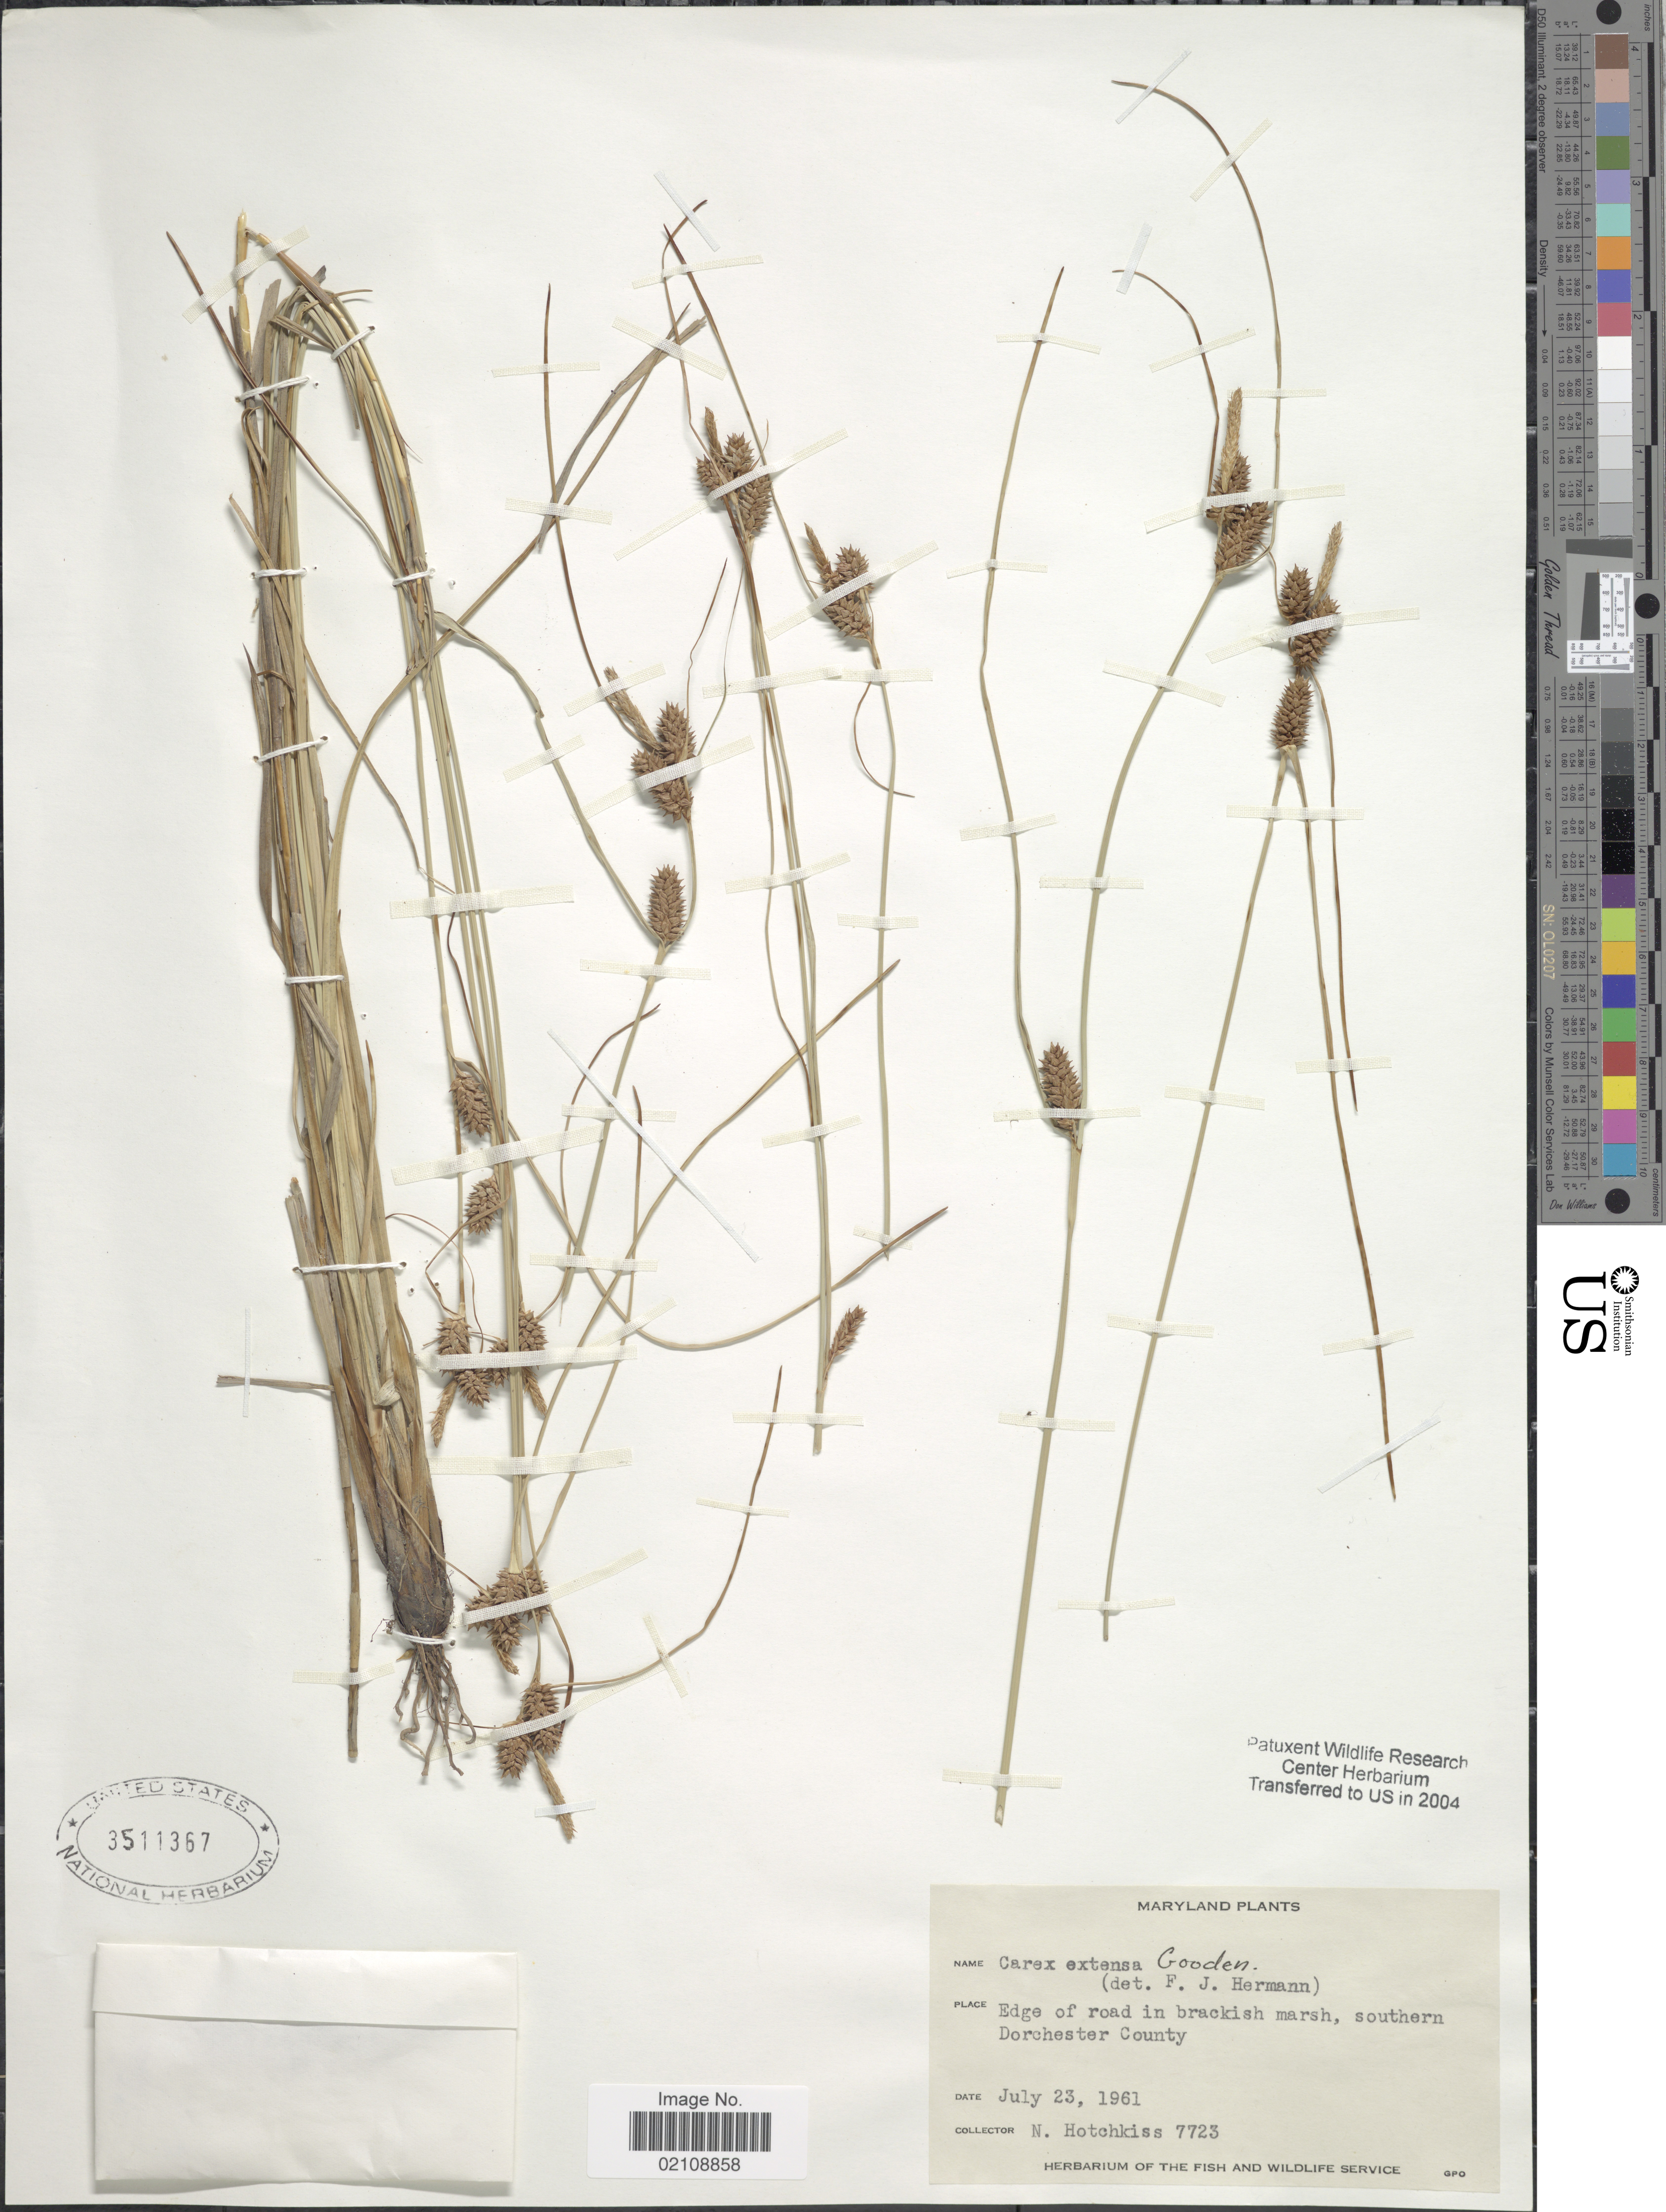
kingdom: Plantae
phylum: Tracheophyta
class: Liliopsida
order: Poales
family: Cyperaceae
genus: Carex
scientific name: Carex extensa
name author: Gooden.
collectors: N. Hotchkiss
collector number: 7723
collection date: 1961-07-23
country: United States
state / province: Maryland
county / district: Dorchester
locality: Edge of road in brackish marsh, southern Dorchester County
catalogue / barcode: US 3511367